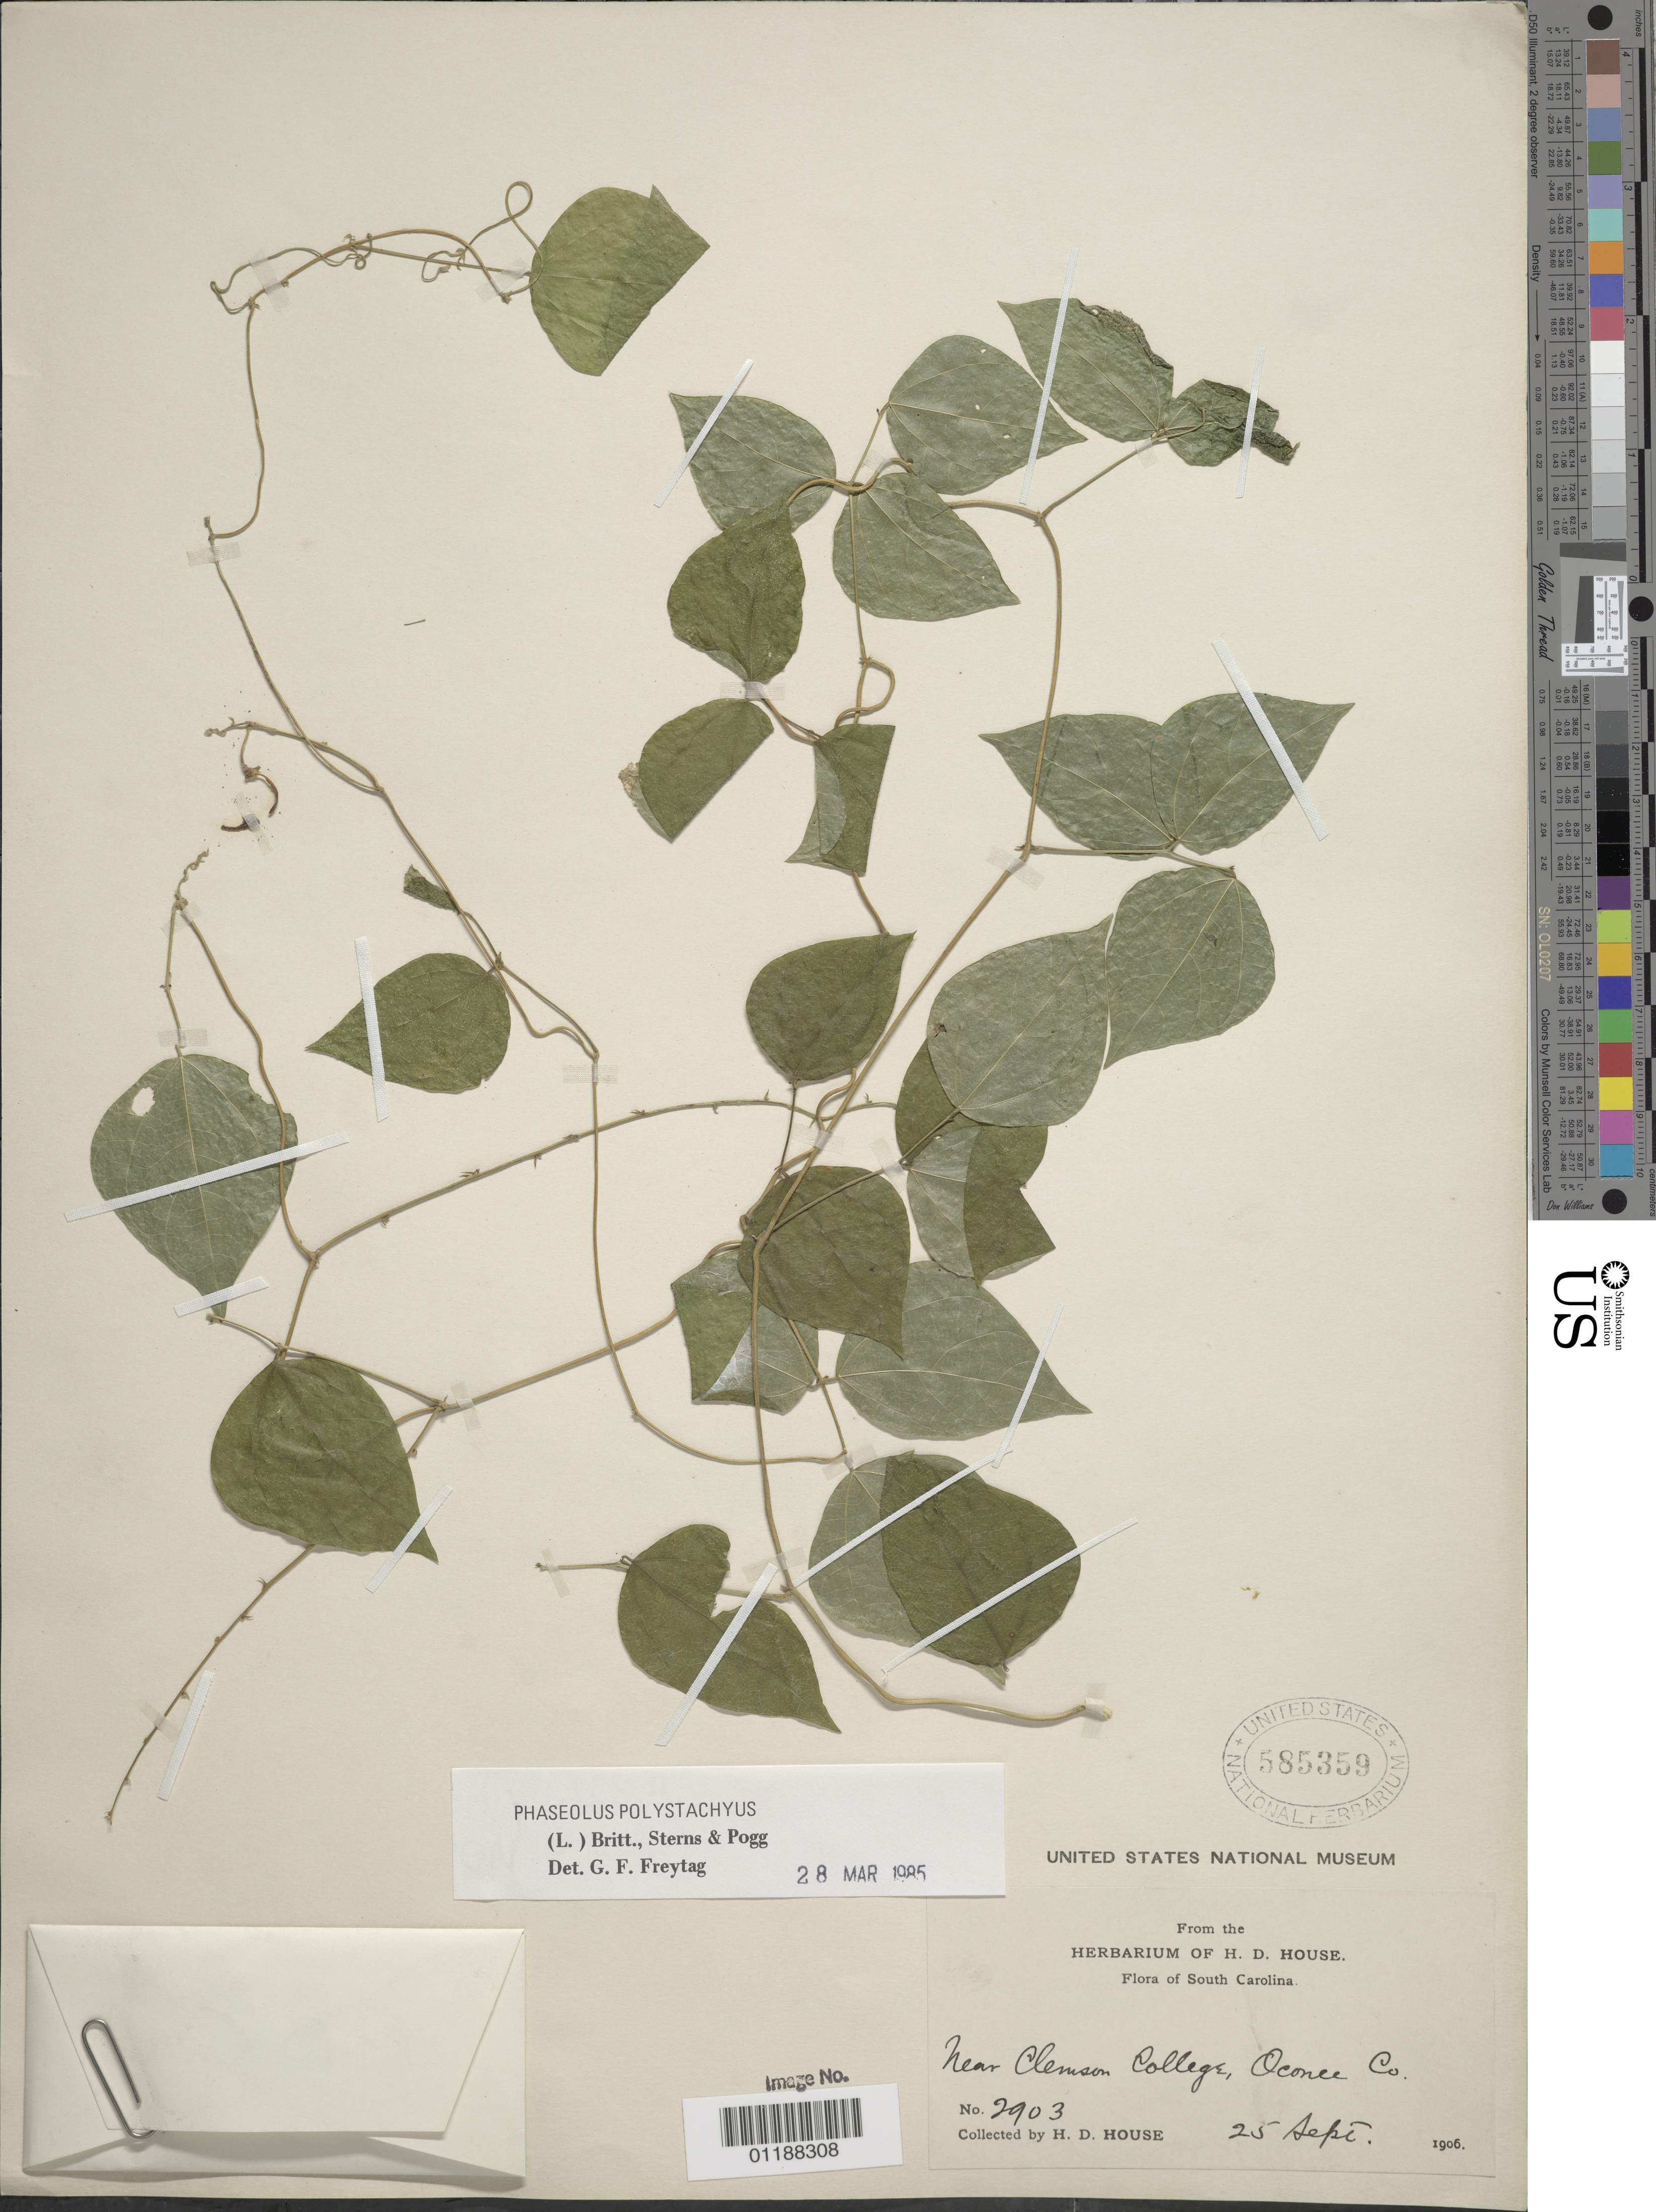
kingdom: Plantae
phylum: Tracheophyta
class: Magnoliopsida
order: Fabales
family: Fabaceae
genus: Phaseolus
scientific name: Phaseolus polystachios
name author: (L.) Britton, Stearns & Poggenb.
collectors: H. D. House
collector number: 2903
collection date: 1906-09-25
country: United States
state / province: South Carolina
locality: Near Clemson College, Oconee Co.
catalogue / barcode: US 585359